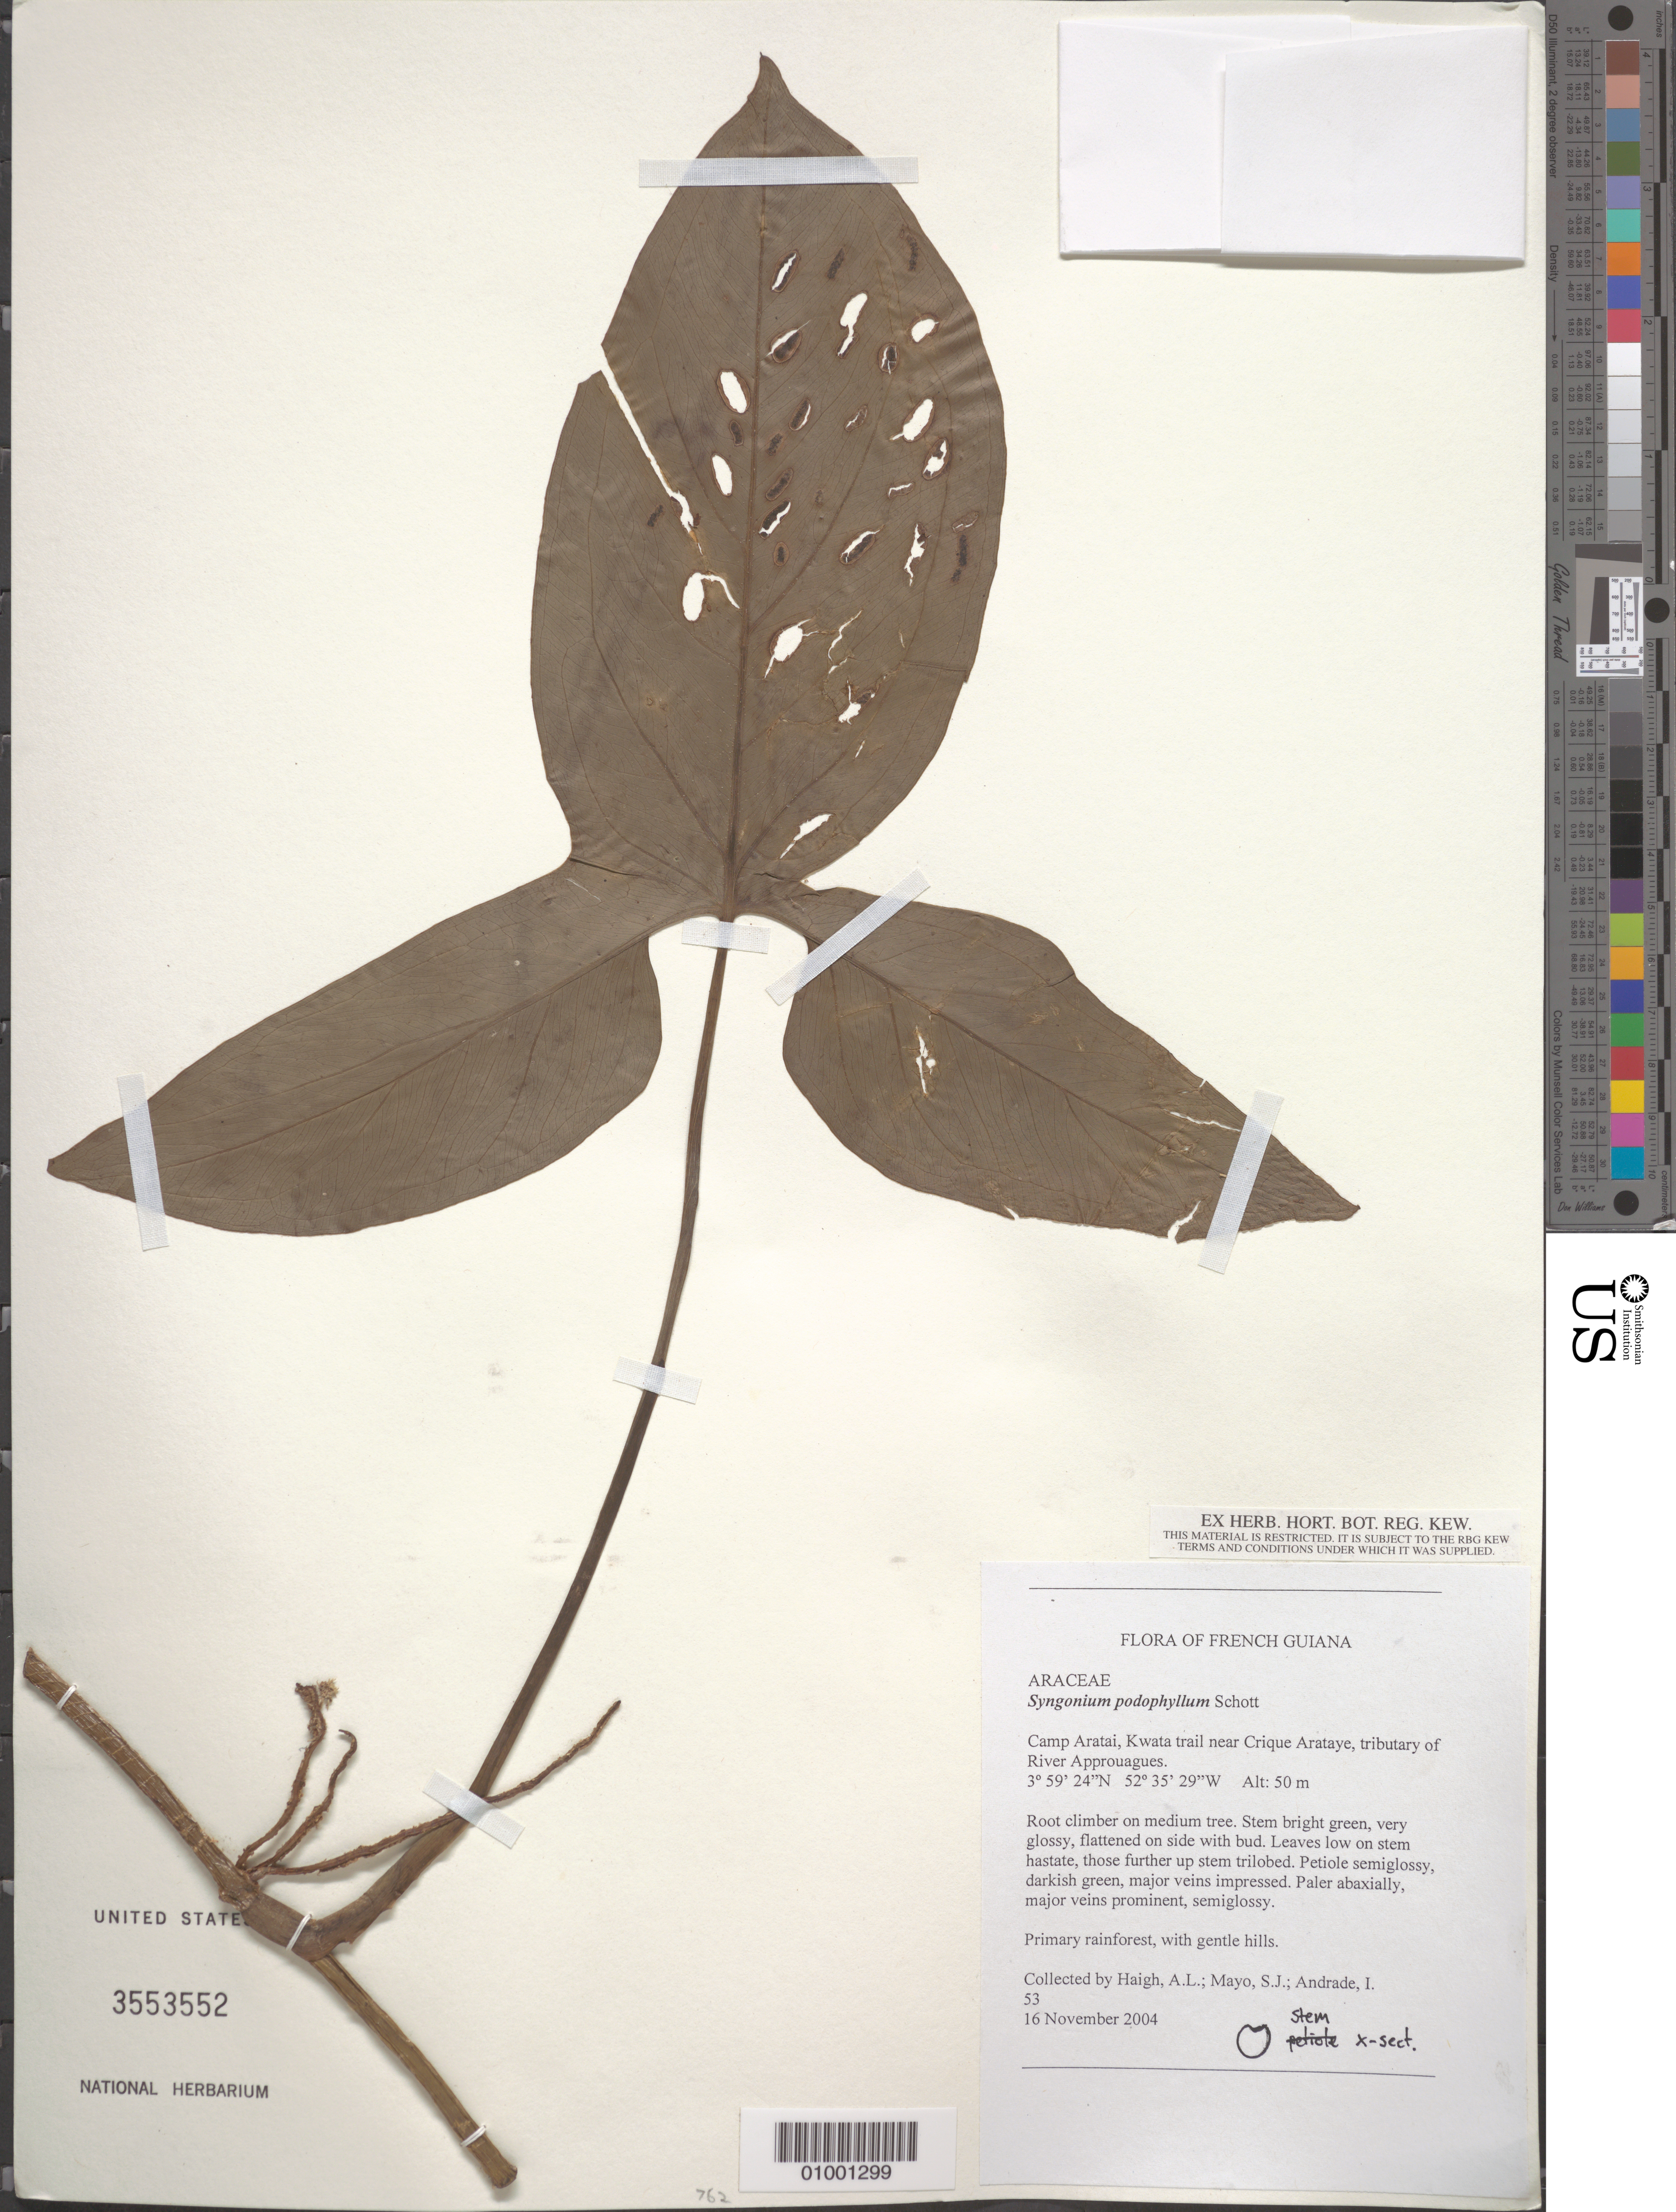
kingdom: Plantae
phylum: Tracheophyta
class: Liliopsida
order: Alismatales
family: Araceae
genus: Syngonium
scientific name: Syngonium podophyllum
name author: Schott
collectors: A. Haigh, S. J. Mayo & I. Andrade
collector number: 53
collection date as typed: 16-Nov-04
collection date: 2004-11-16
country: French Guiana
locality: Camp Aratai, Kwata trail near Crique Arataye, tributary of River Approuagues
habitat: Primary rainforest, with gentle hills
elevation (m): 50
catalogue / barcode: US 3553552